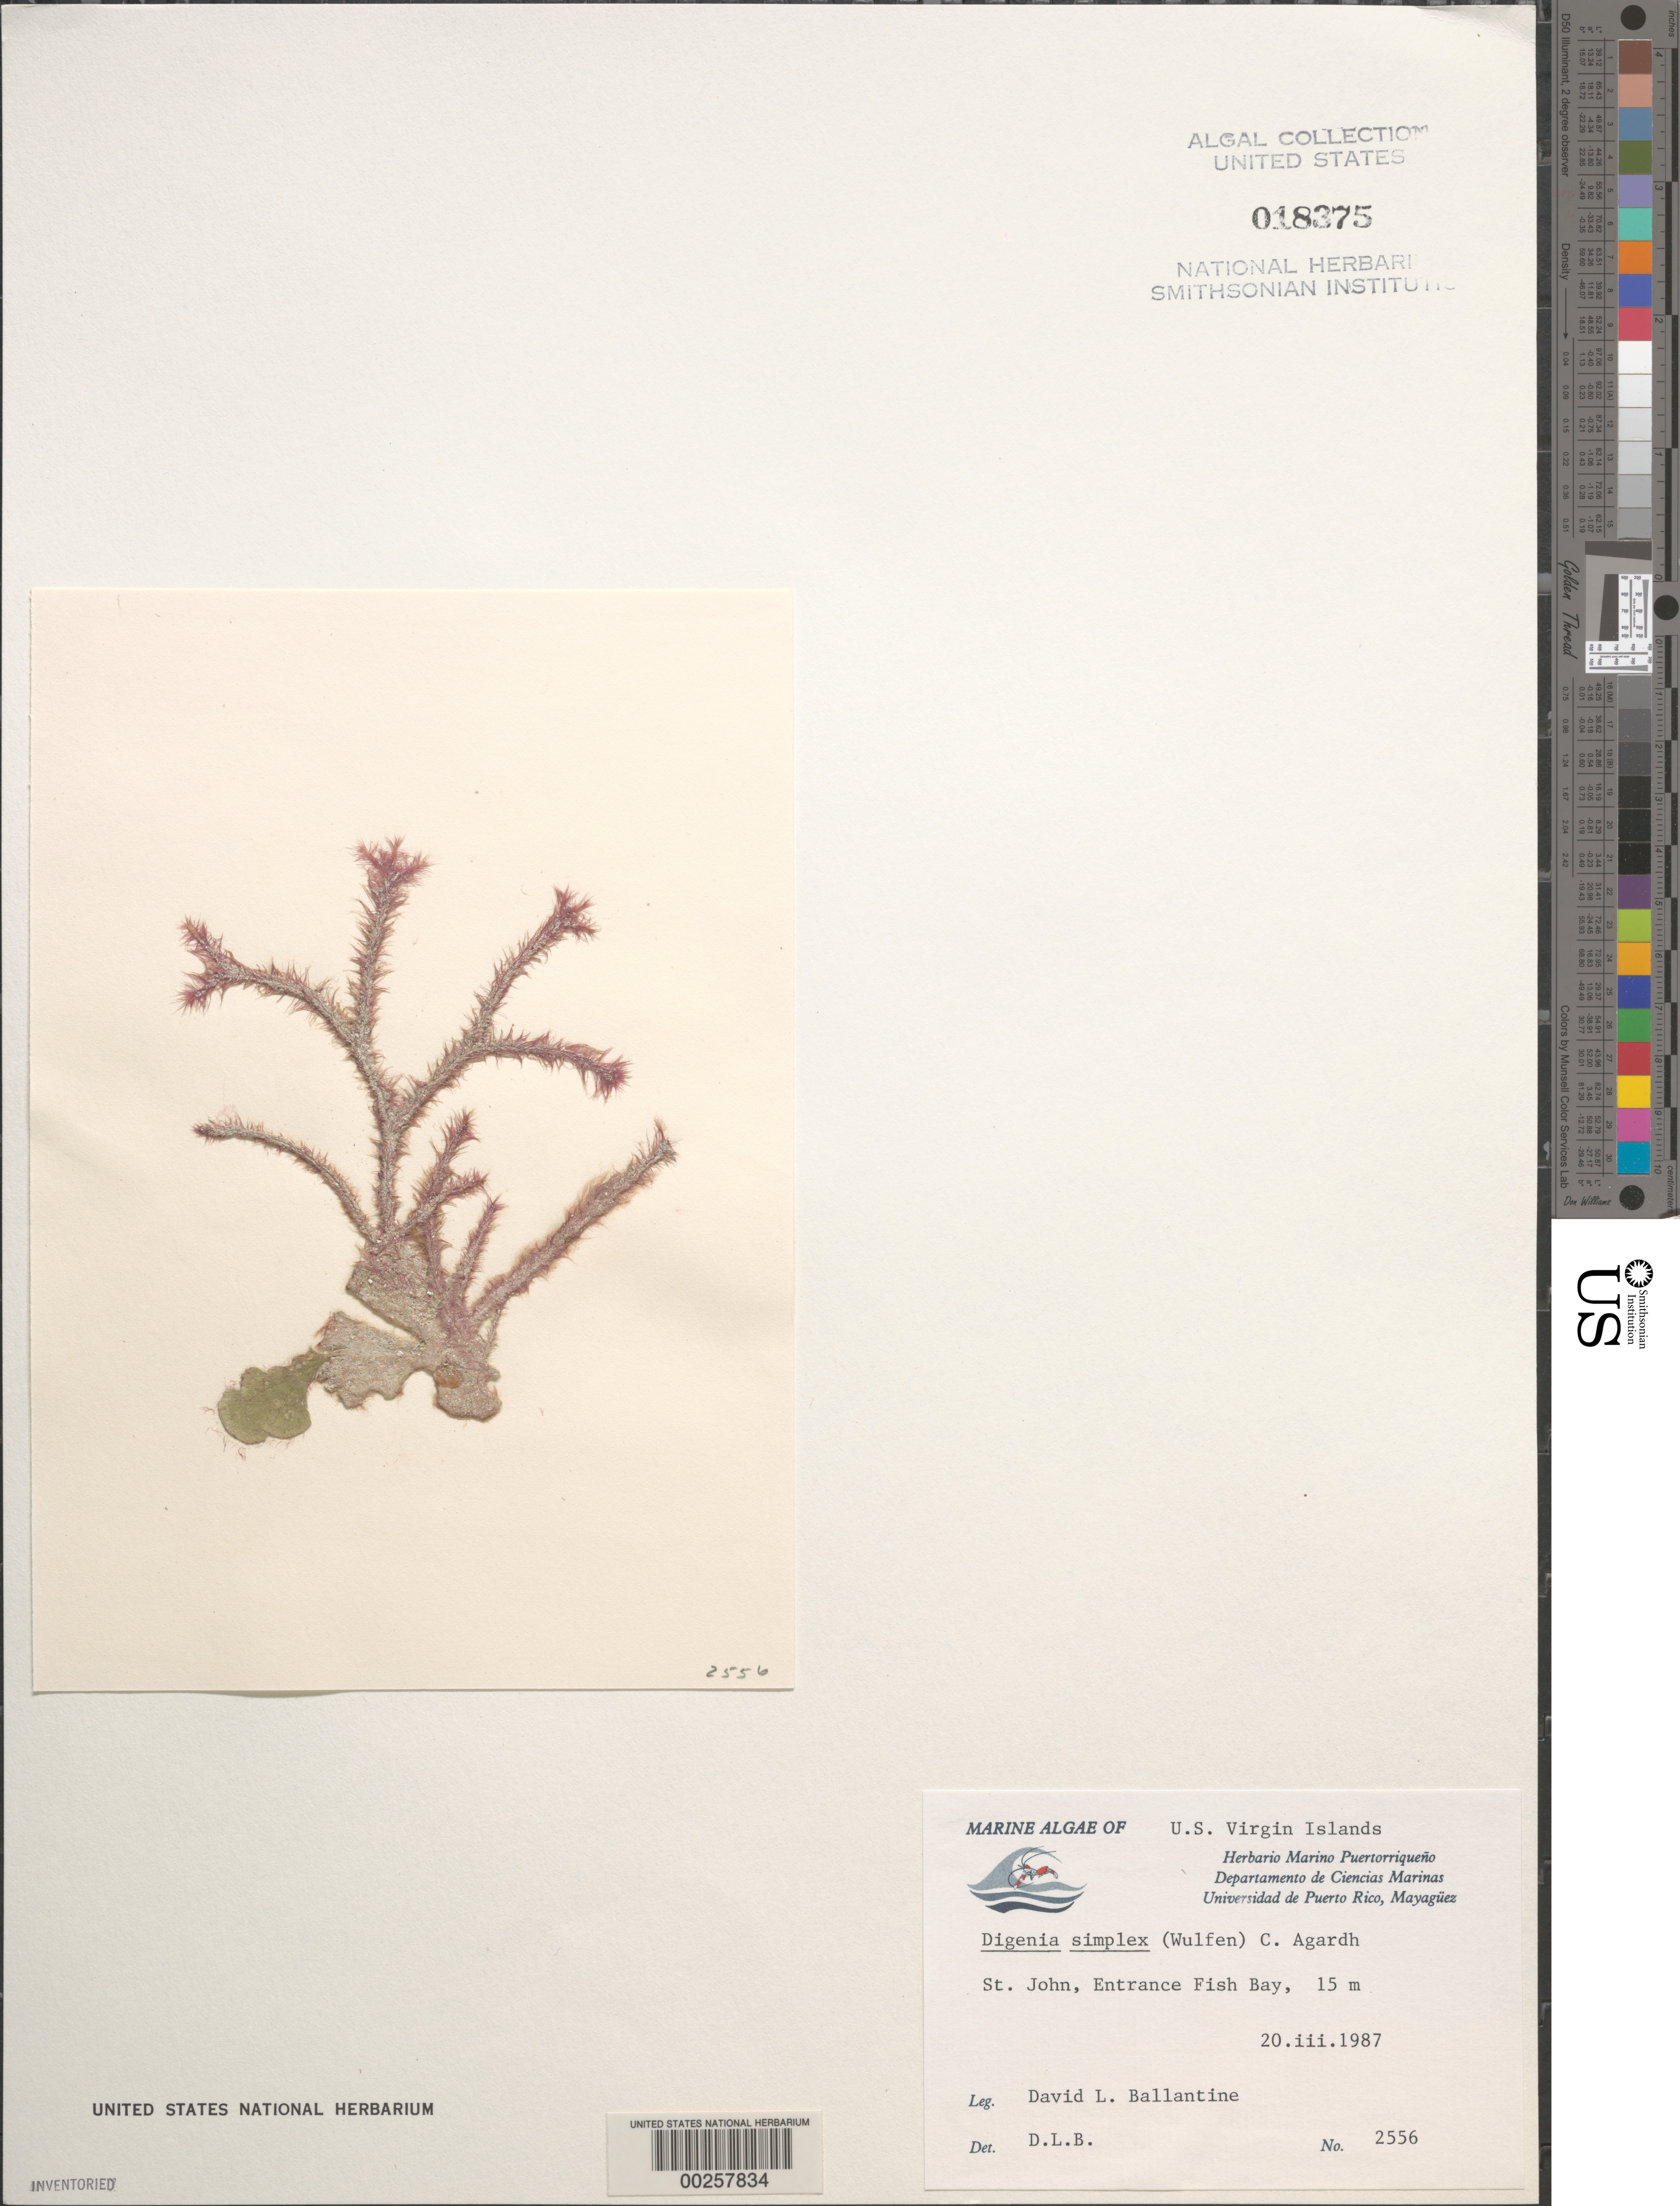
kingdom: Plantae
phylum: Rhodophyta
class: Florideophyceae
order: Ceramiales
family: Rhodomelaceae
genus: Digenea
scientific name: Digenea simplex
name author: (Wulfen) C. Agardh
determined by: Ballantine, D. L.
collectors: D.L. Ballantine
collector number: DLB 2556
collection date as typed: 20 Mar 1987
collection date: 1987-03-20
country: U.S. Virgin Islands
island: St. John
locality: Fish Bay entrance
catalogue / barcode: US 18375